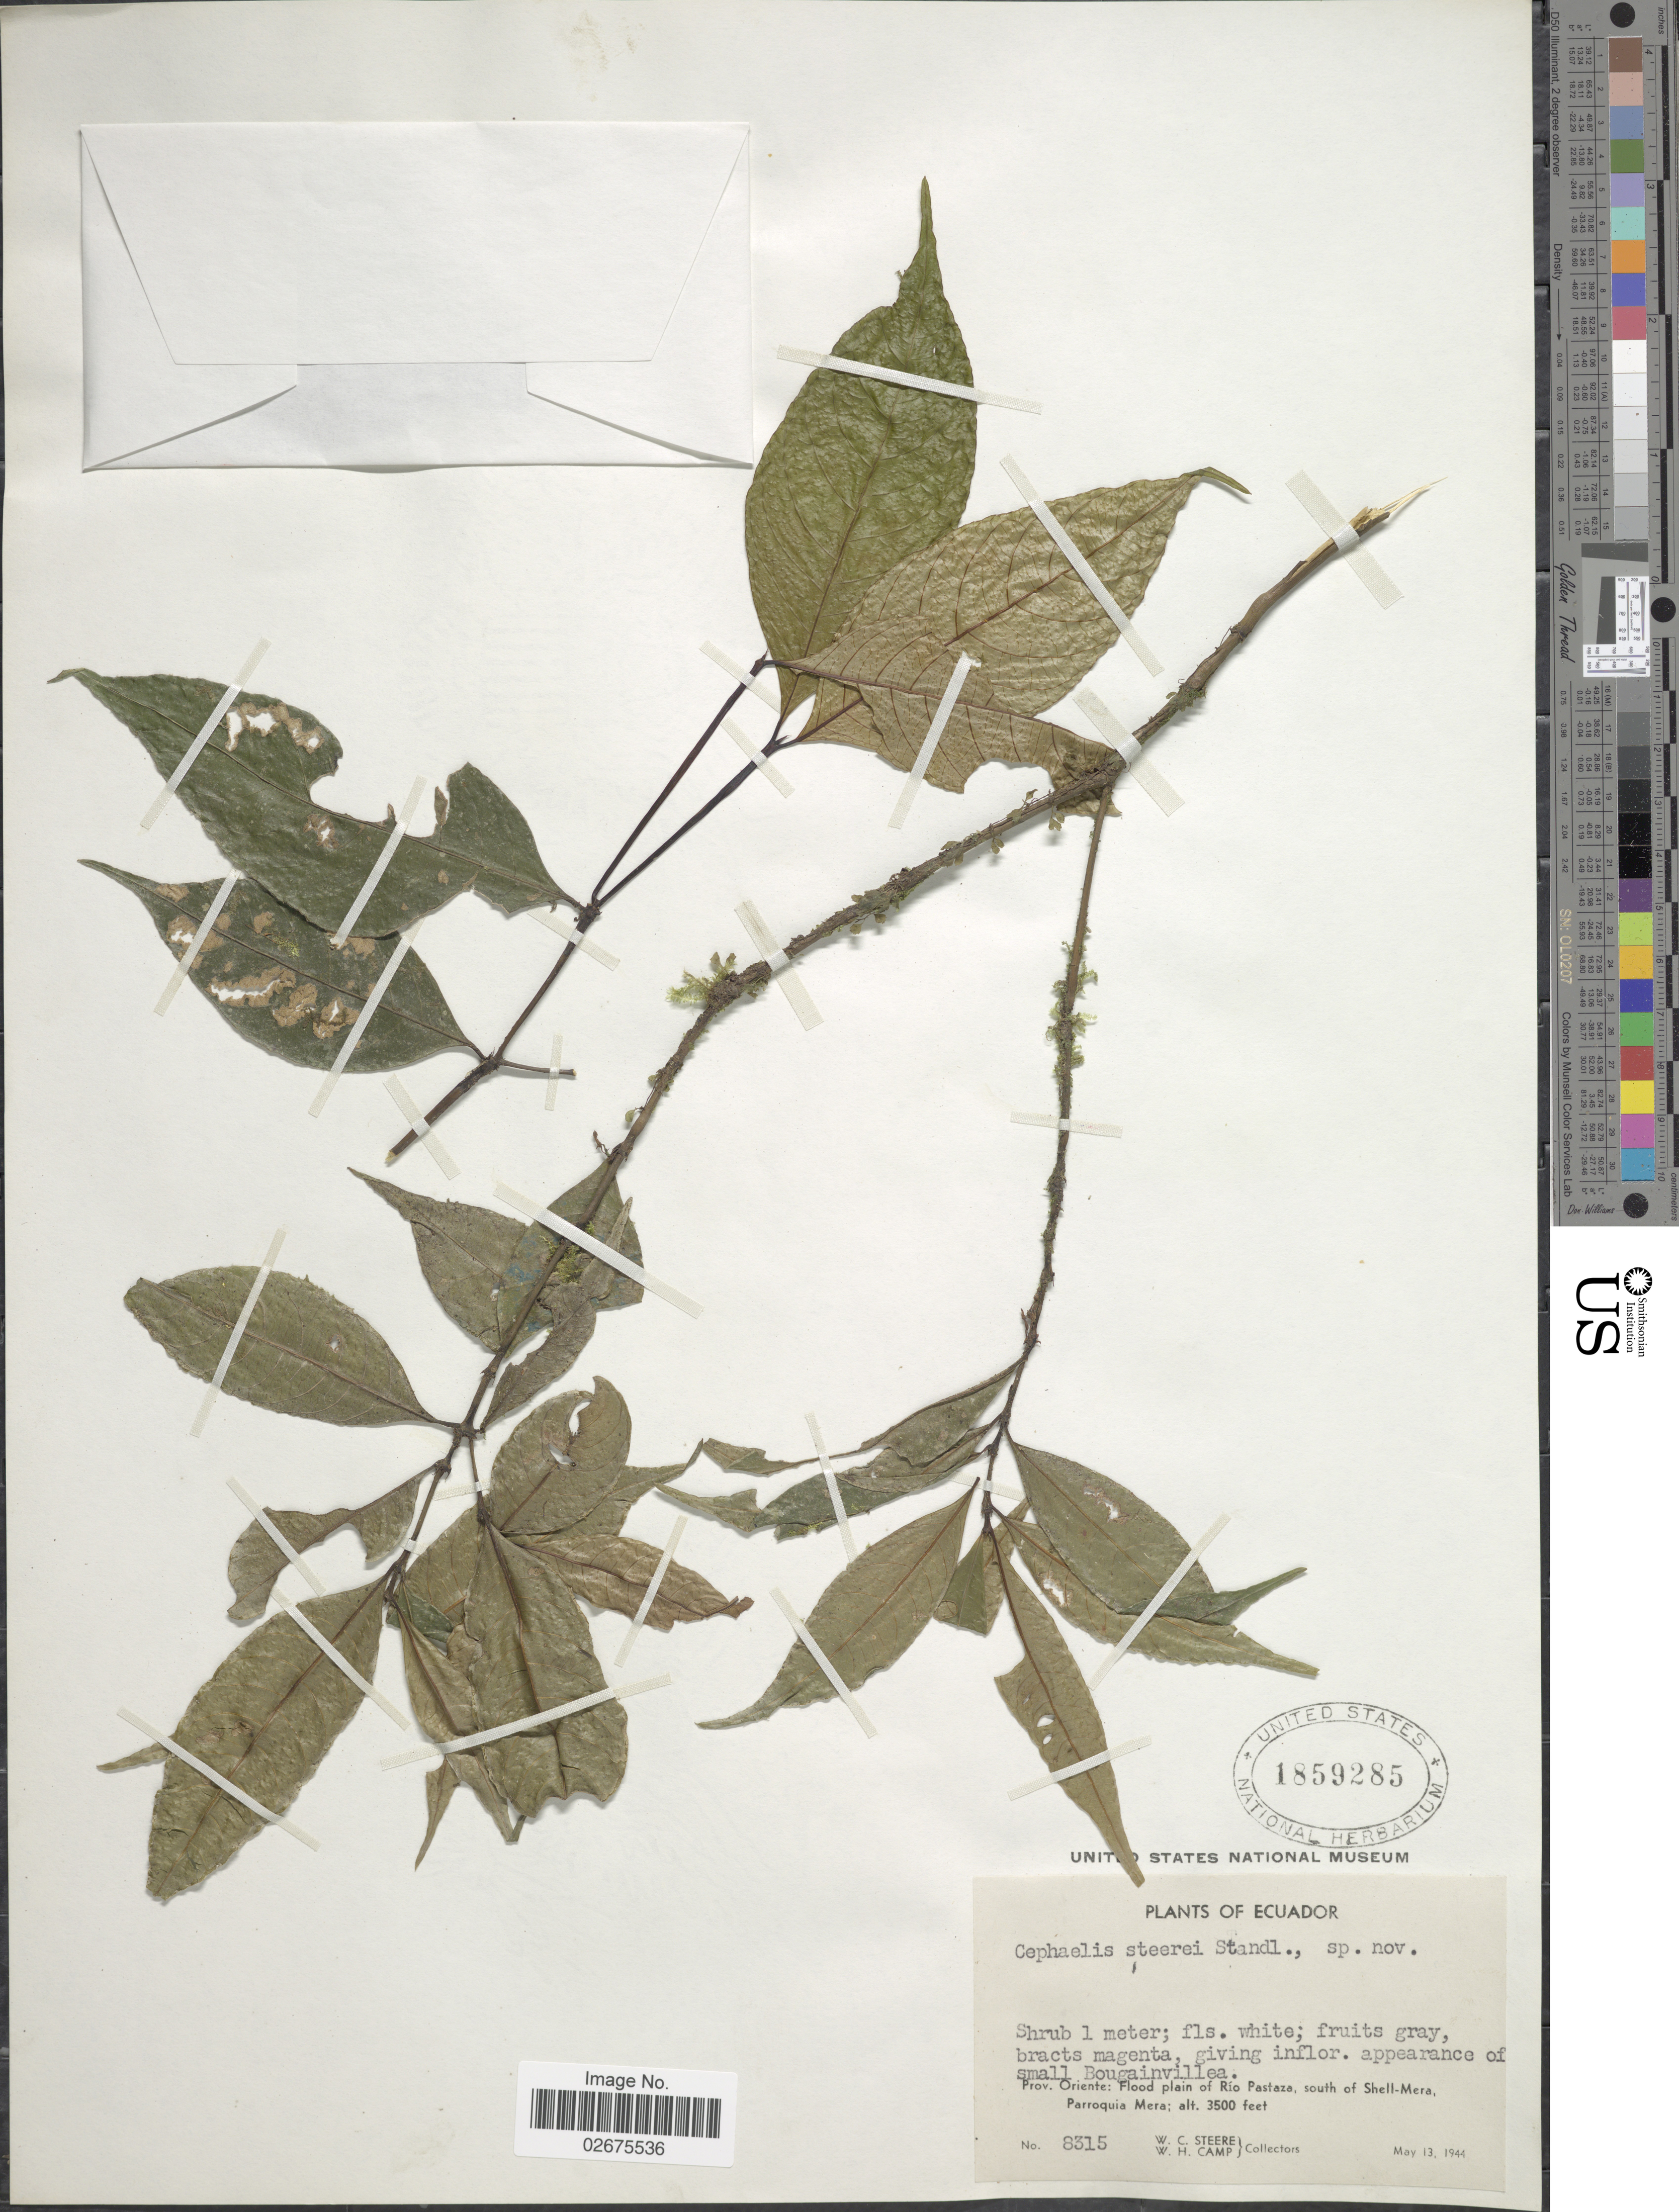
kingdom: Plantae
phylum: Tracheophyta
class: Magnoliopsida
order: Gentianales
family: Rubiaceae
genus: Cephaelis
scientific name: Cephaelis steerei Standl. sp. nov. ined.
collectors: W. C. Steere & W. H. Camp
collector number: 8315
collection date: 1944-05-13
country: Ecuador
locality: Prov. Oriente: Flood plain of Rio Pastaza, south of Shell-Mera. Parroquia Mera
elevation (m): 1067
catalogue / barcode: US 1859285